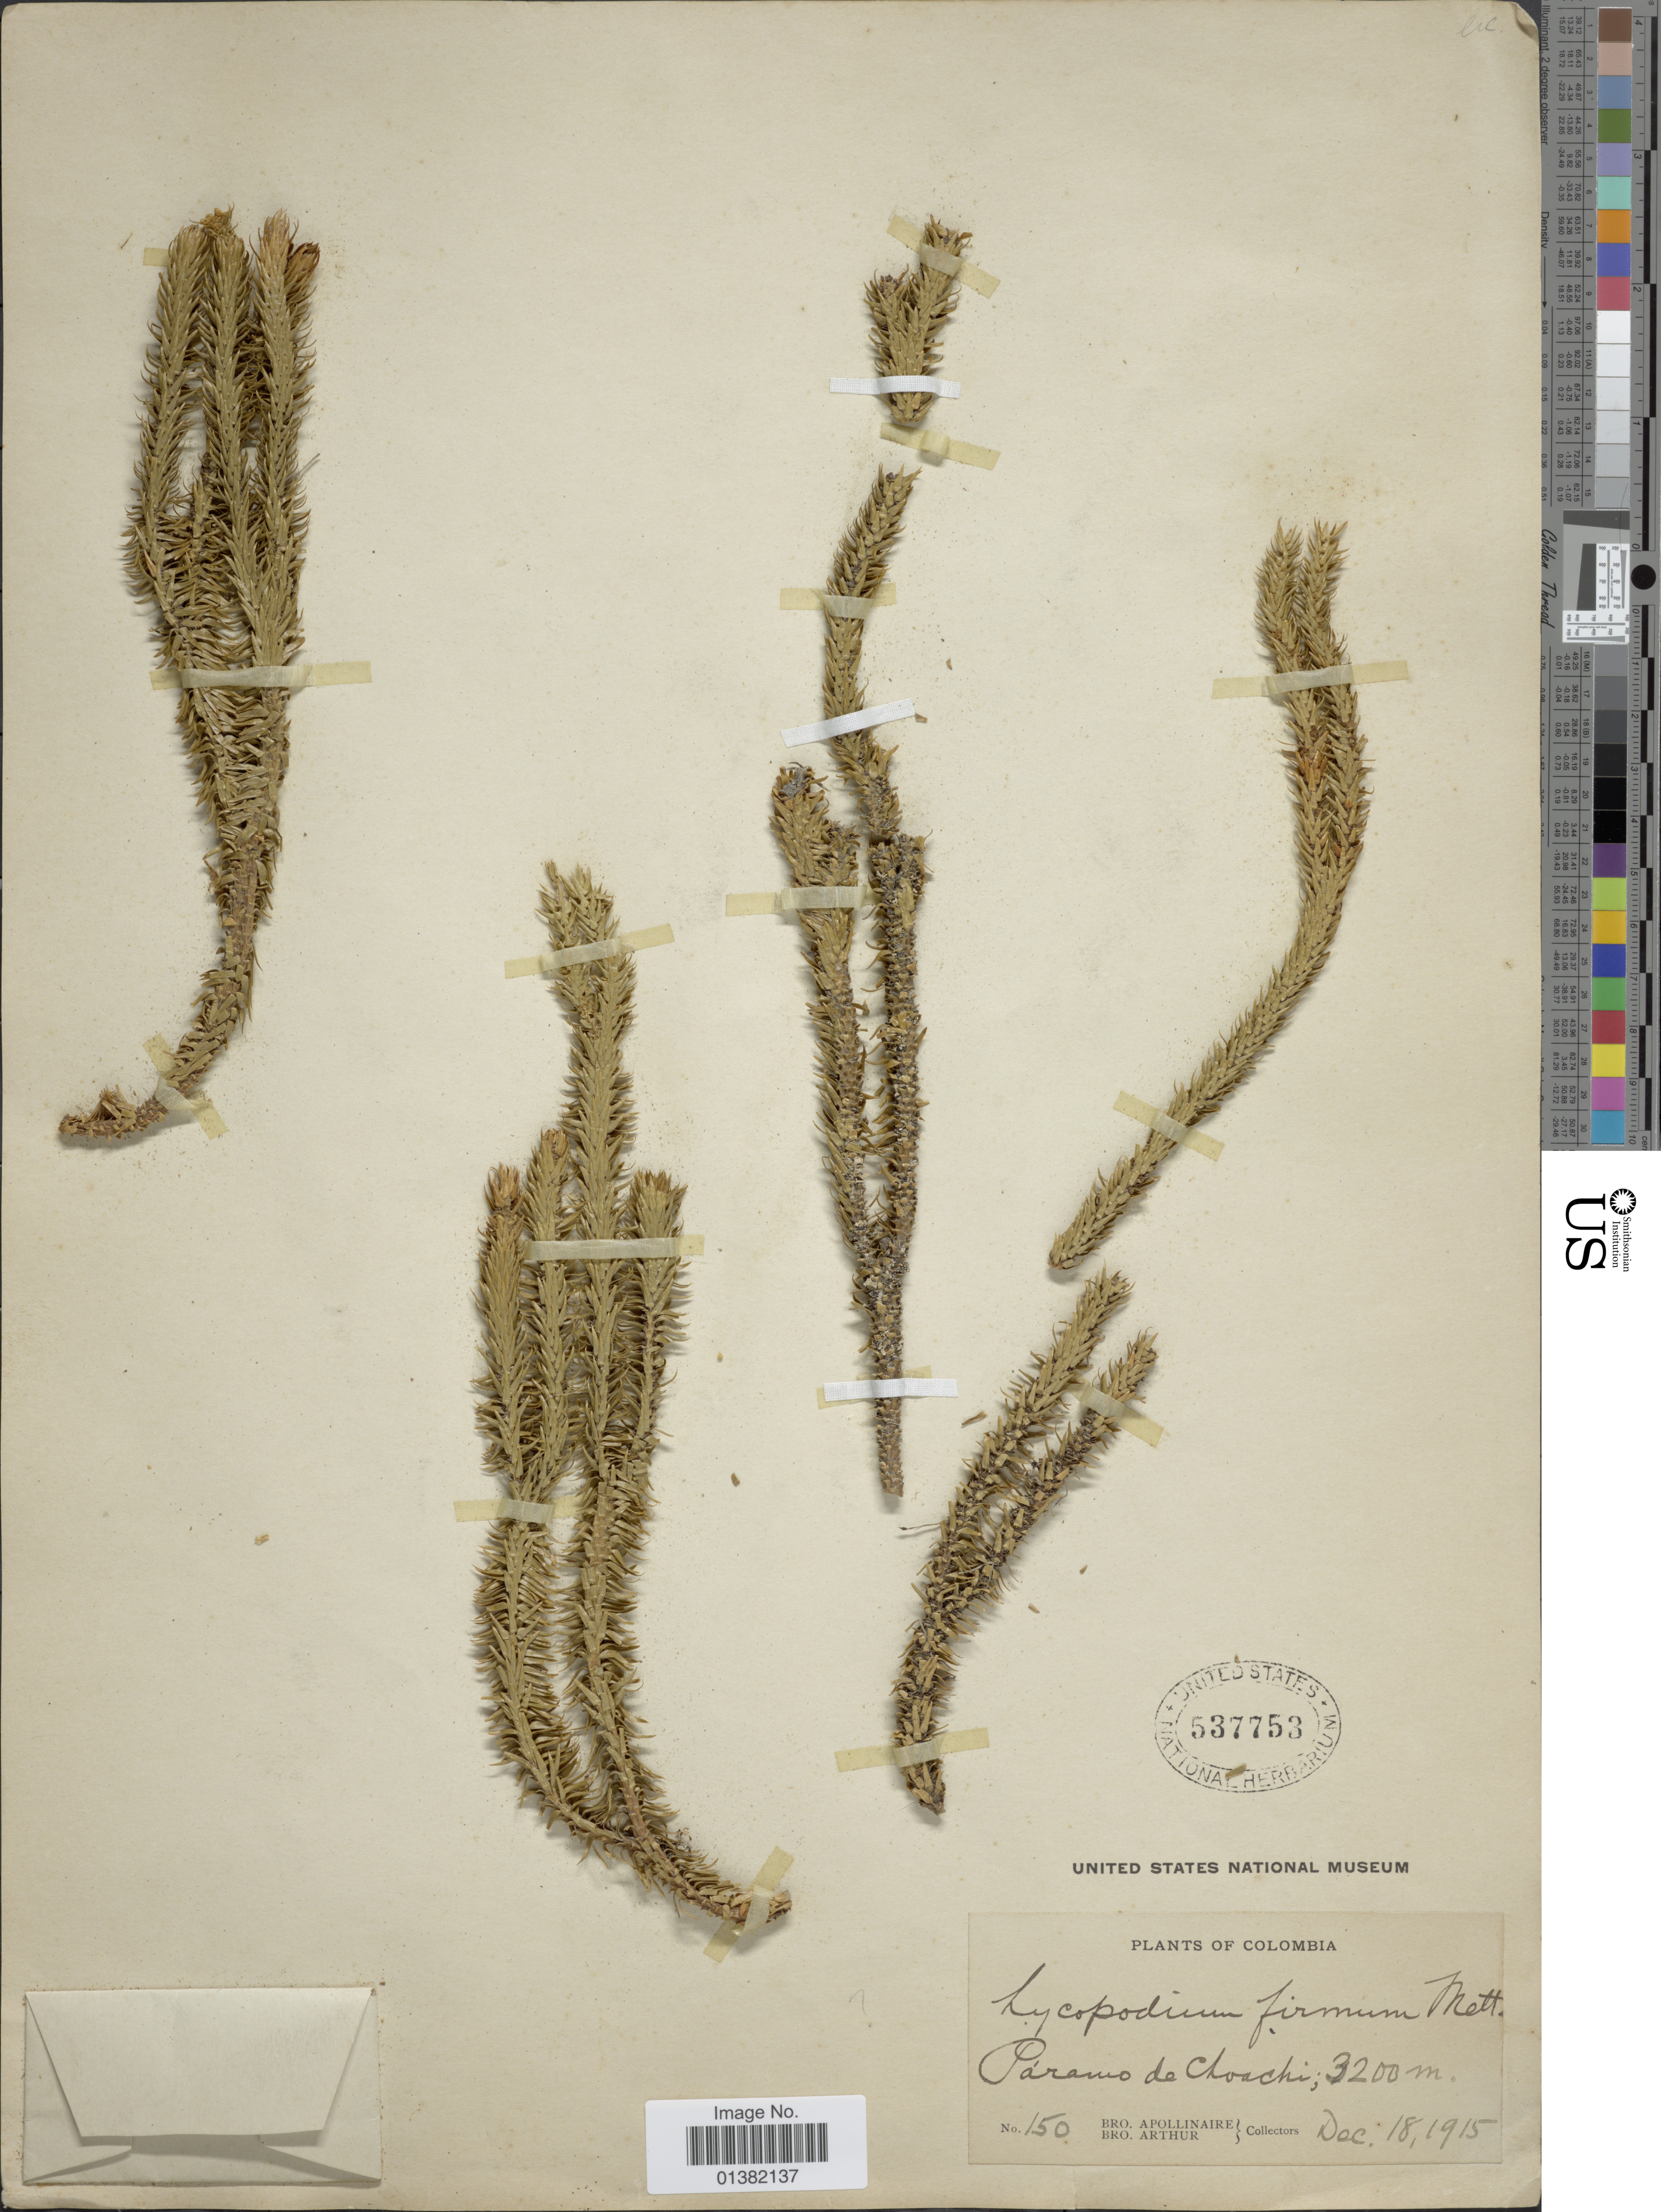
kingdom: Plantae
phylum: Tracheophyta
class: Lycopodiopsida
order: Lycopodiales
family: Lycopodiaceae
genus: Phlegmariurus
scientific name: Phlegmariurus firmus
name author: (Mett.) B. Øllg.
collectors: Bro. Apollinaire & Bro. Arthur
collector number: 150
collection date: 1915-12-08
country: Colombia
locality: Páramo de Choachi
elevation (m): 3200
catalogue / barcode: US 537753